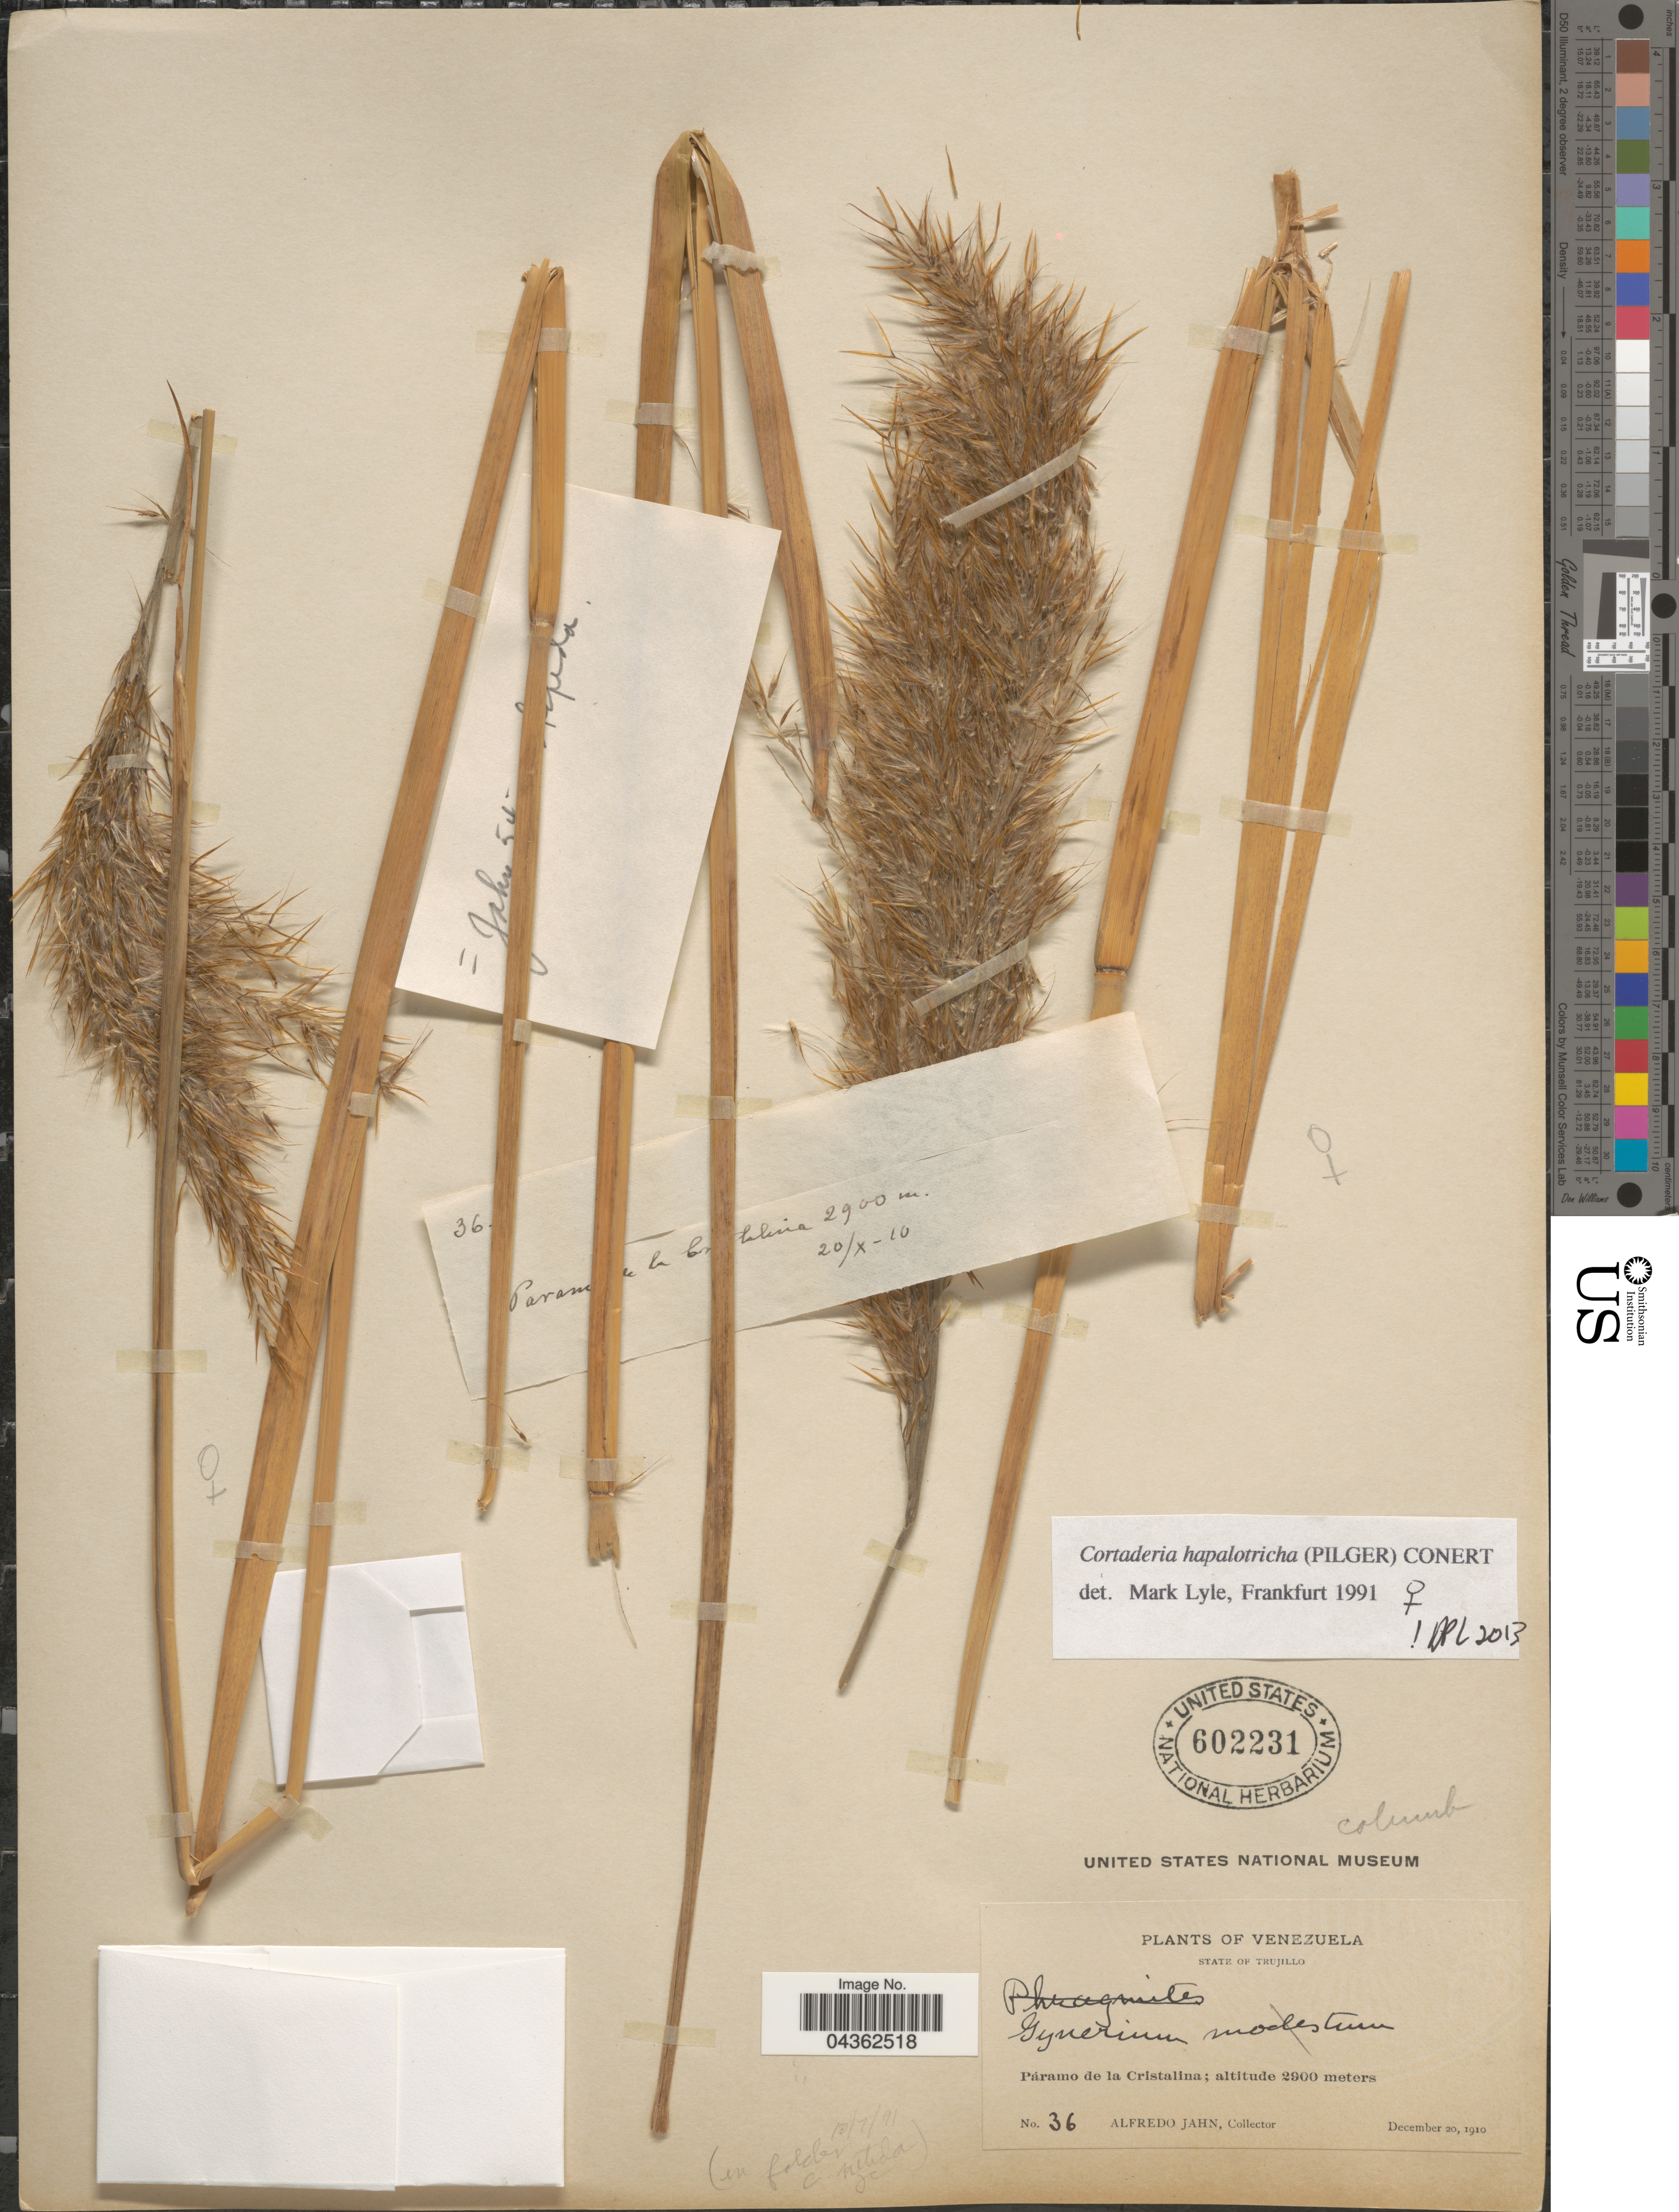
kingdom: Plantae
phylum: Tracheophyta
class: Liliopsida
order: Poales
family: Poaceae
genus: Cortaderia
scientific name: Cortaderia hapalotricha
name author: (Pilg.) Conert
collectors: A. Jahn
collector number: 36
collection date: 1910-10-20/1910-12-20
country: Venezuela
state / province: Trujillo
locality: Páramo de la Cristalina.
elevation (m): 2900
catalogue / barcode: US 602231